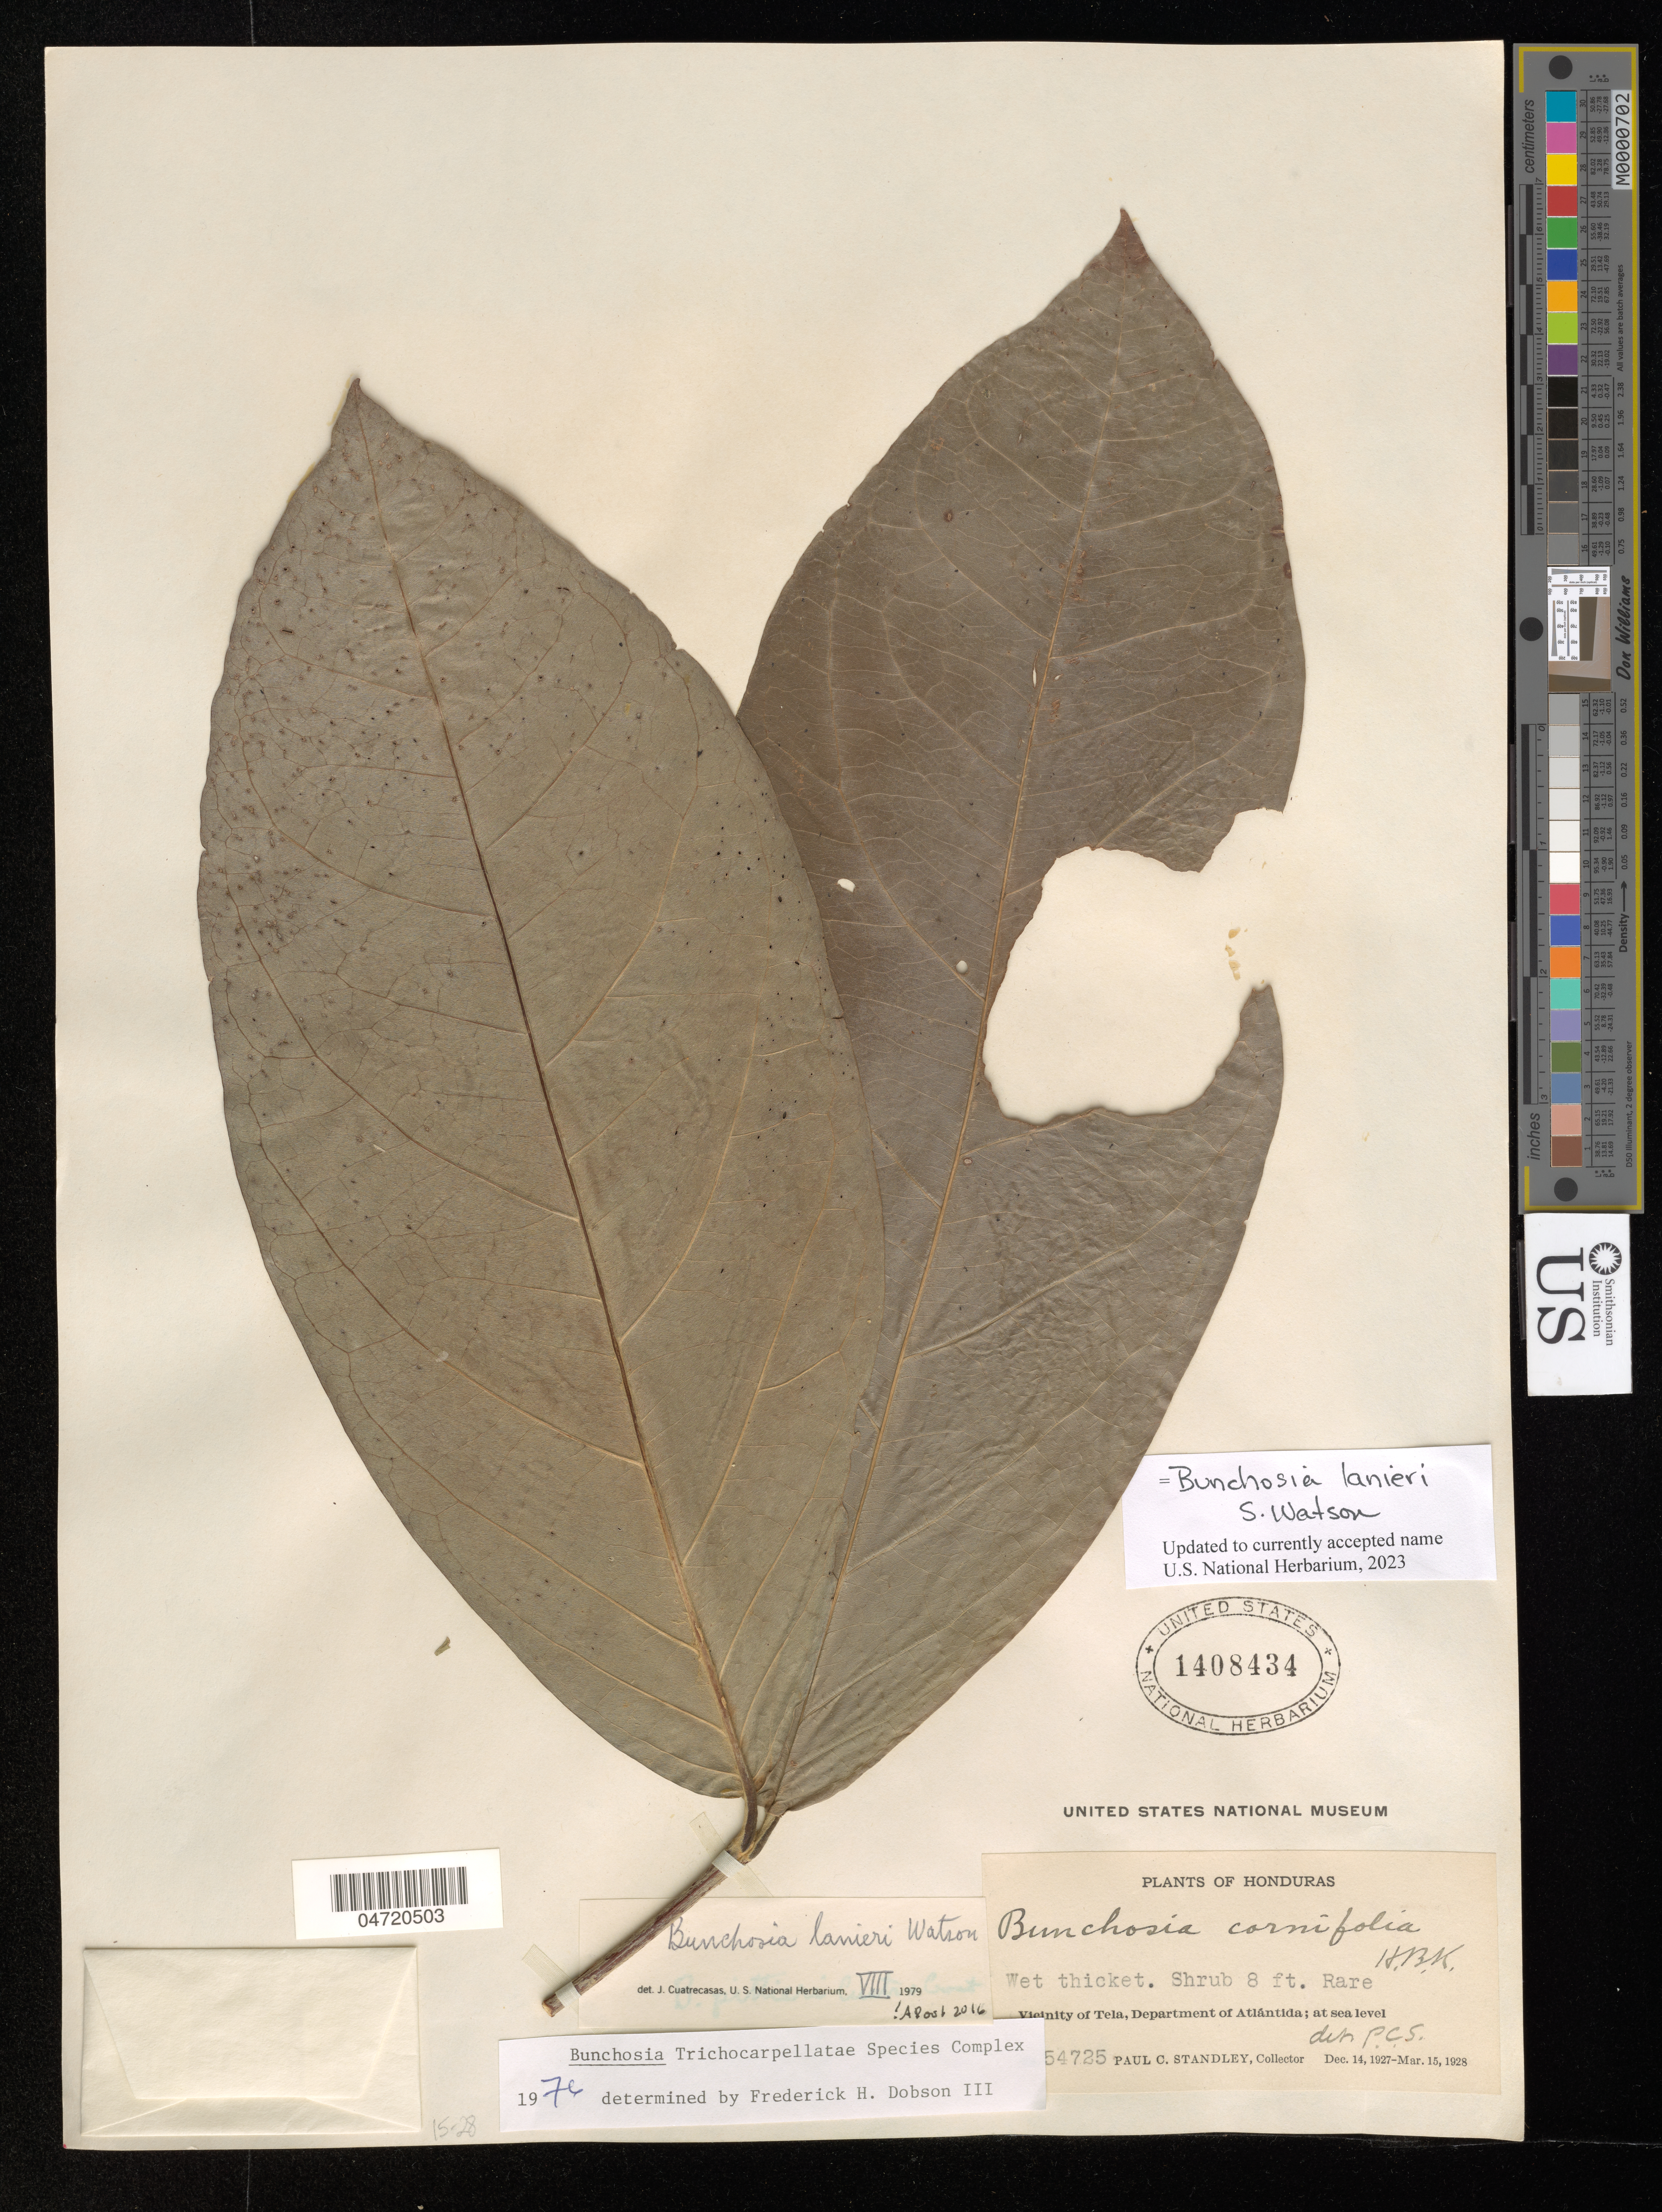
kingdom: Plantae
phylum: Tracheophyta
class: Magnoliopsida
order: Malpighiales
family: Malpighiaceae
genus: Bunchosia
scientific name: Bunchosia lanieri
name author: S. Watson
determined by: Pool, A., (MO), Missouri Botanical Garden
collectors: P. C. Standley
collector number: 54725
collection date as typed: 14 Dec 1927 - 15 Mar 1928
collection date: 1927-12-14/1928-03-15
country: Honduras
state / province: Atlántida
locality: Vicinity of Tela.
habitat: Wet thckets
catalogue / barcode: US 1408434